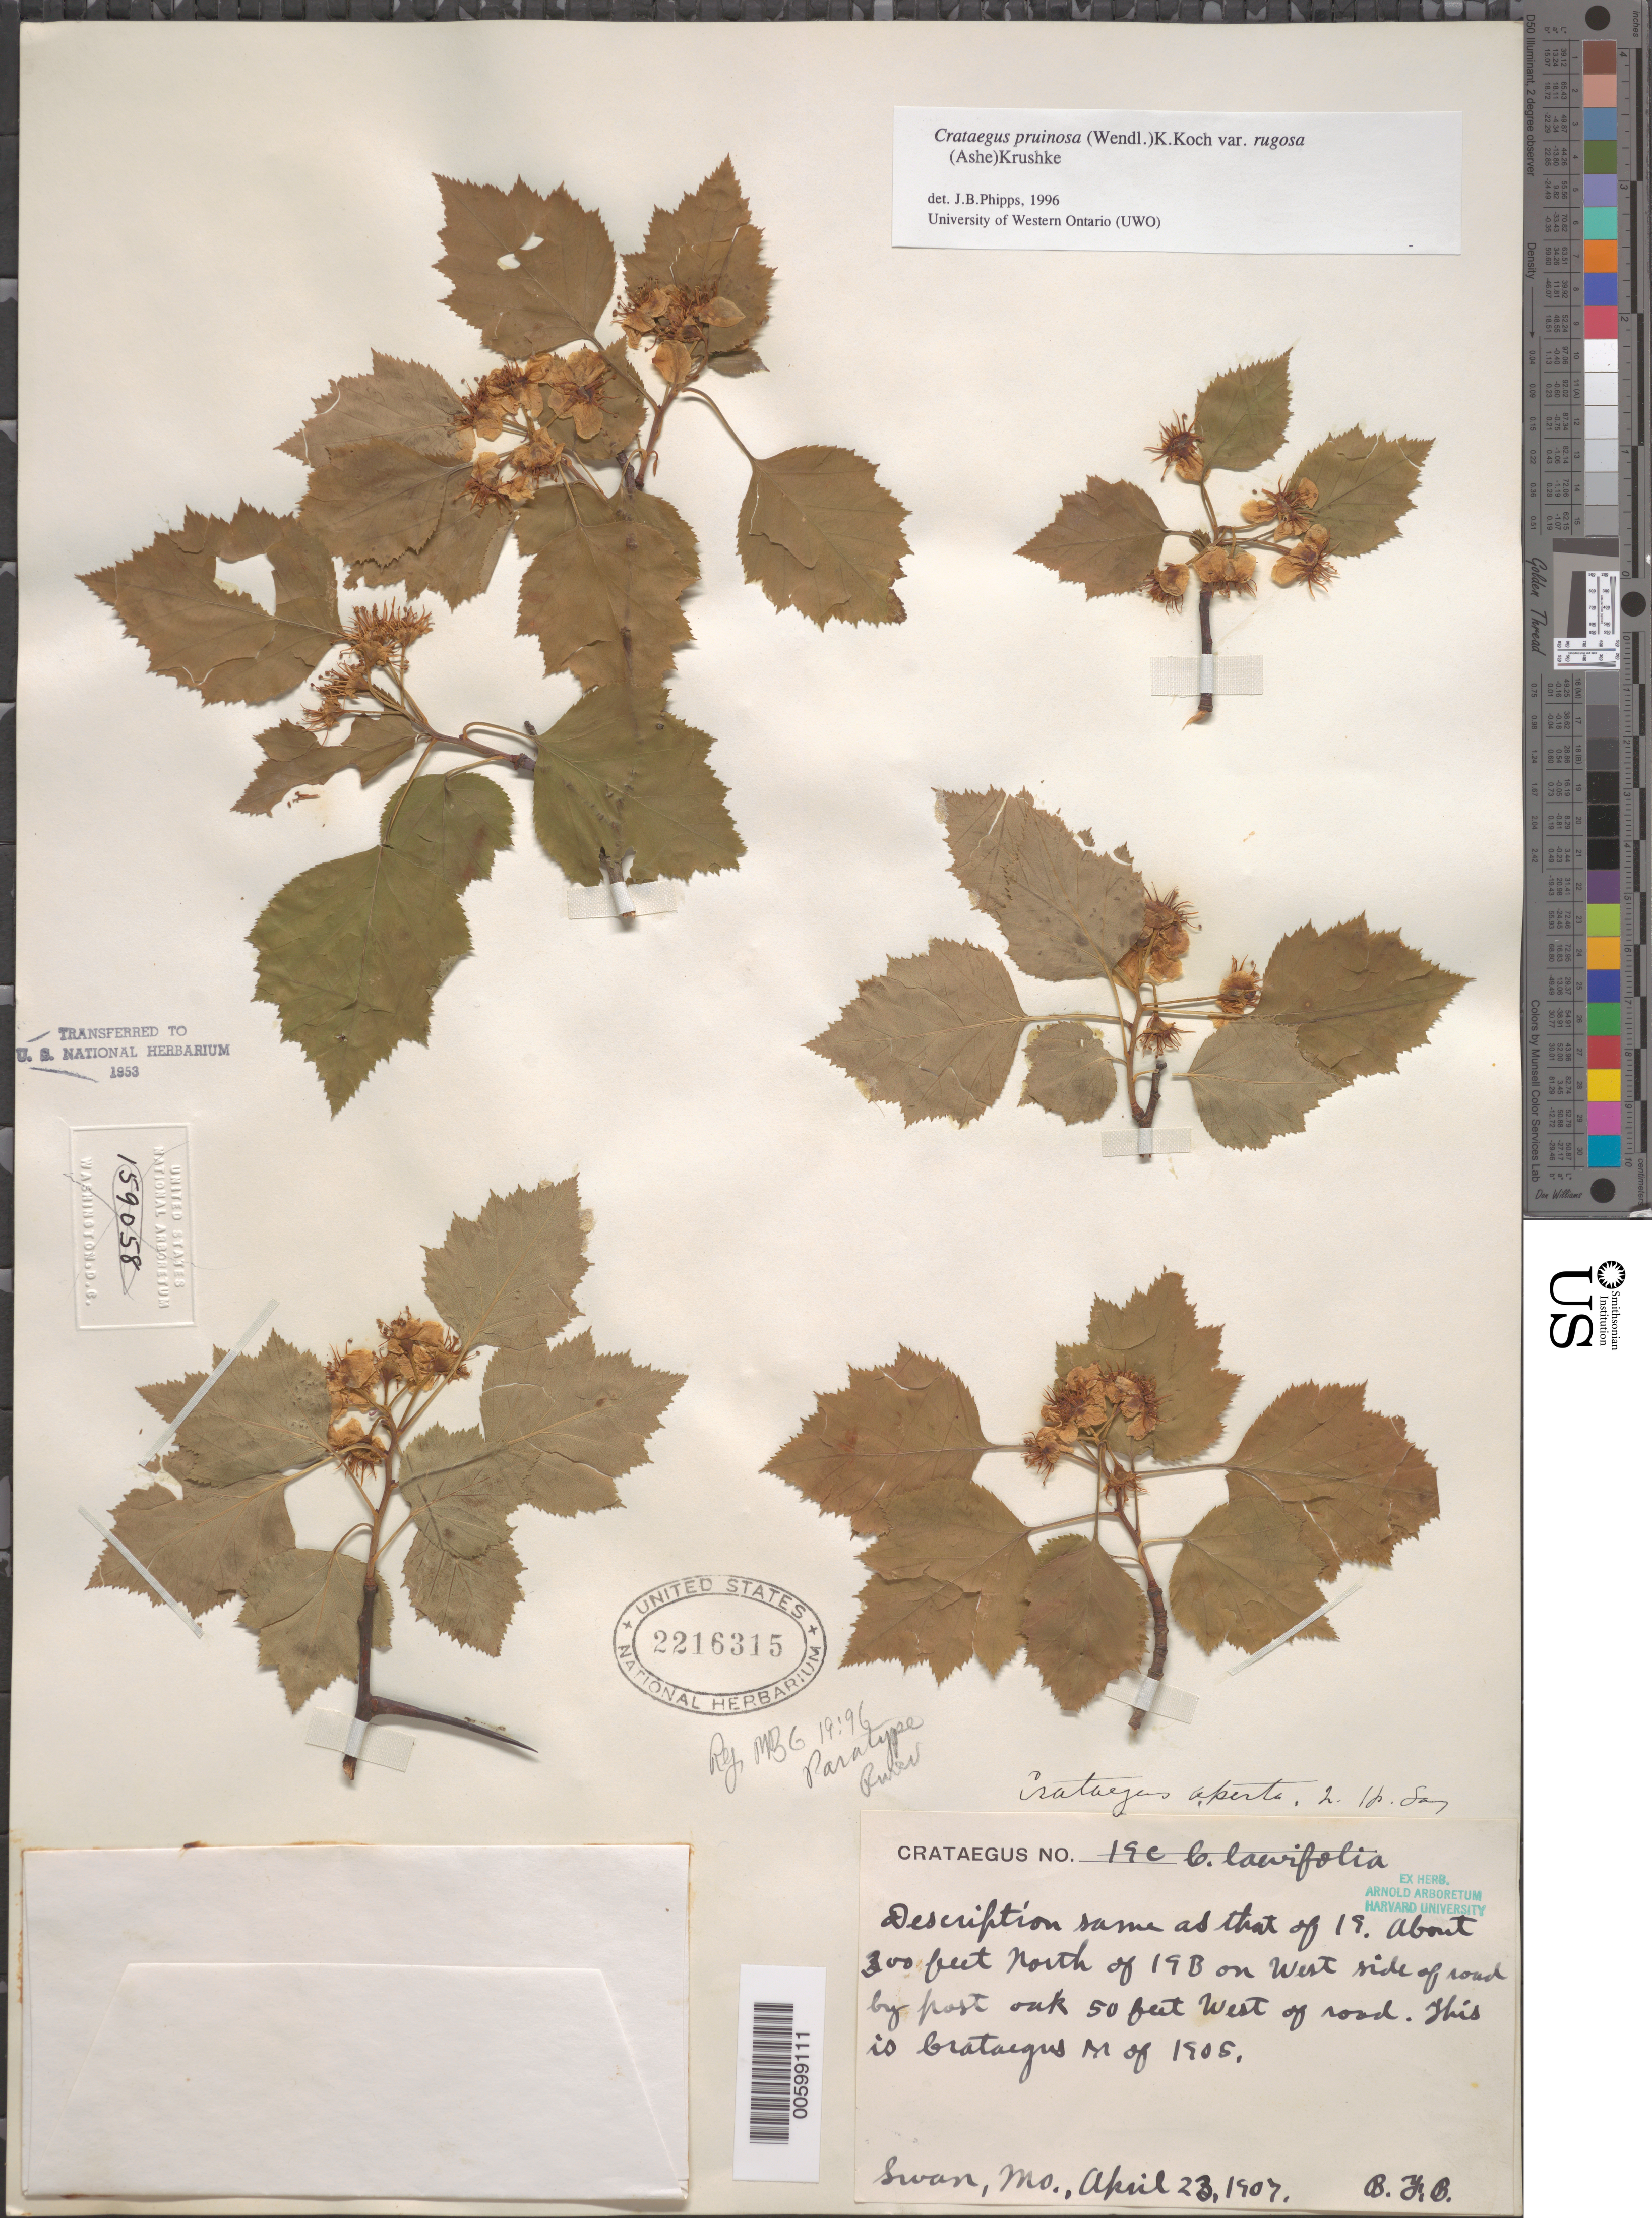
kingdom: Plantae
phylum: Tracheophyta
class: Magnoliopsida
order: Rosales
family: Rosaceae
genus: Crataegus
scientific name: Crataegus pruinosa var. rugosa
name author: (Ashe) Kruschke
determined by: Phipps, James B., (UWO), University of Western Ontario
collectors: B. F. Bush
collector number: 19C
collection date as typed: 23 Apr 1907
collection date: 1907-04-23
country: United States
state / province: Missouri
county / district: Taney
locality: Swan. About 300 ft. N of 19B on W side of road by post oak 50 ft. W of road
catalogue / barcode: US 2216315